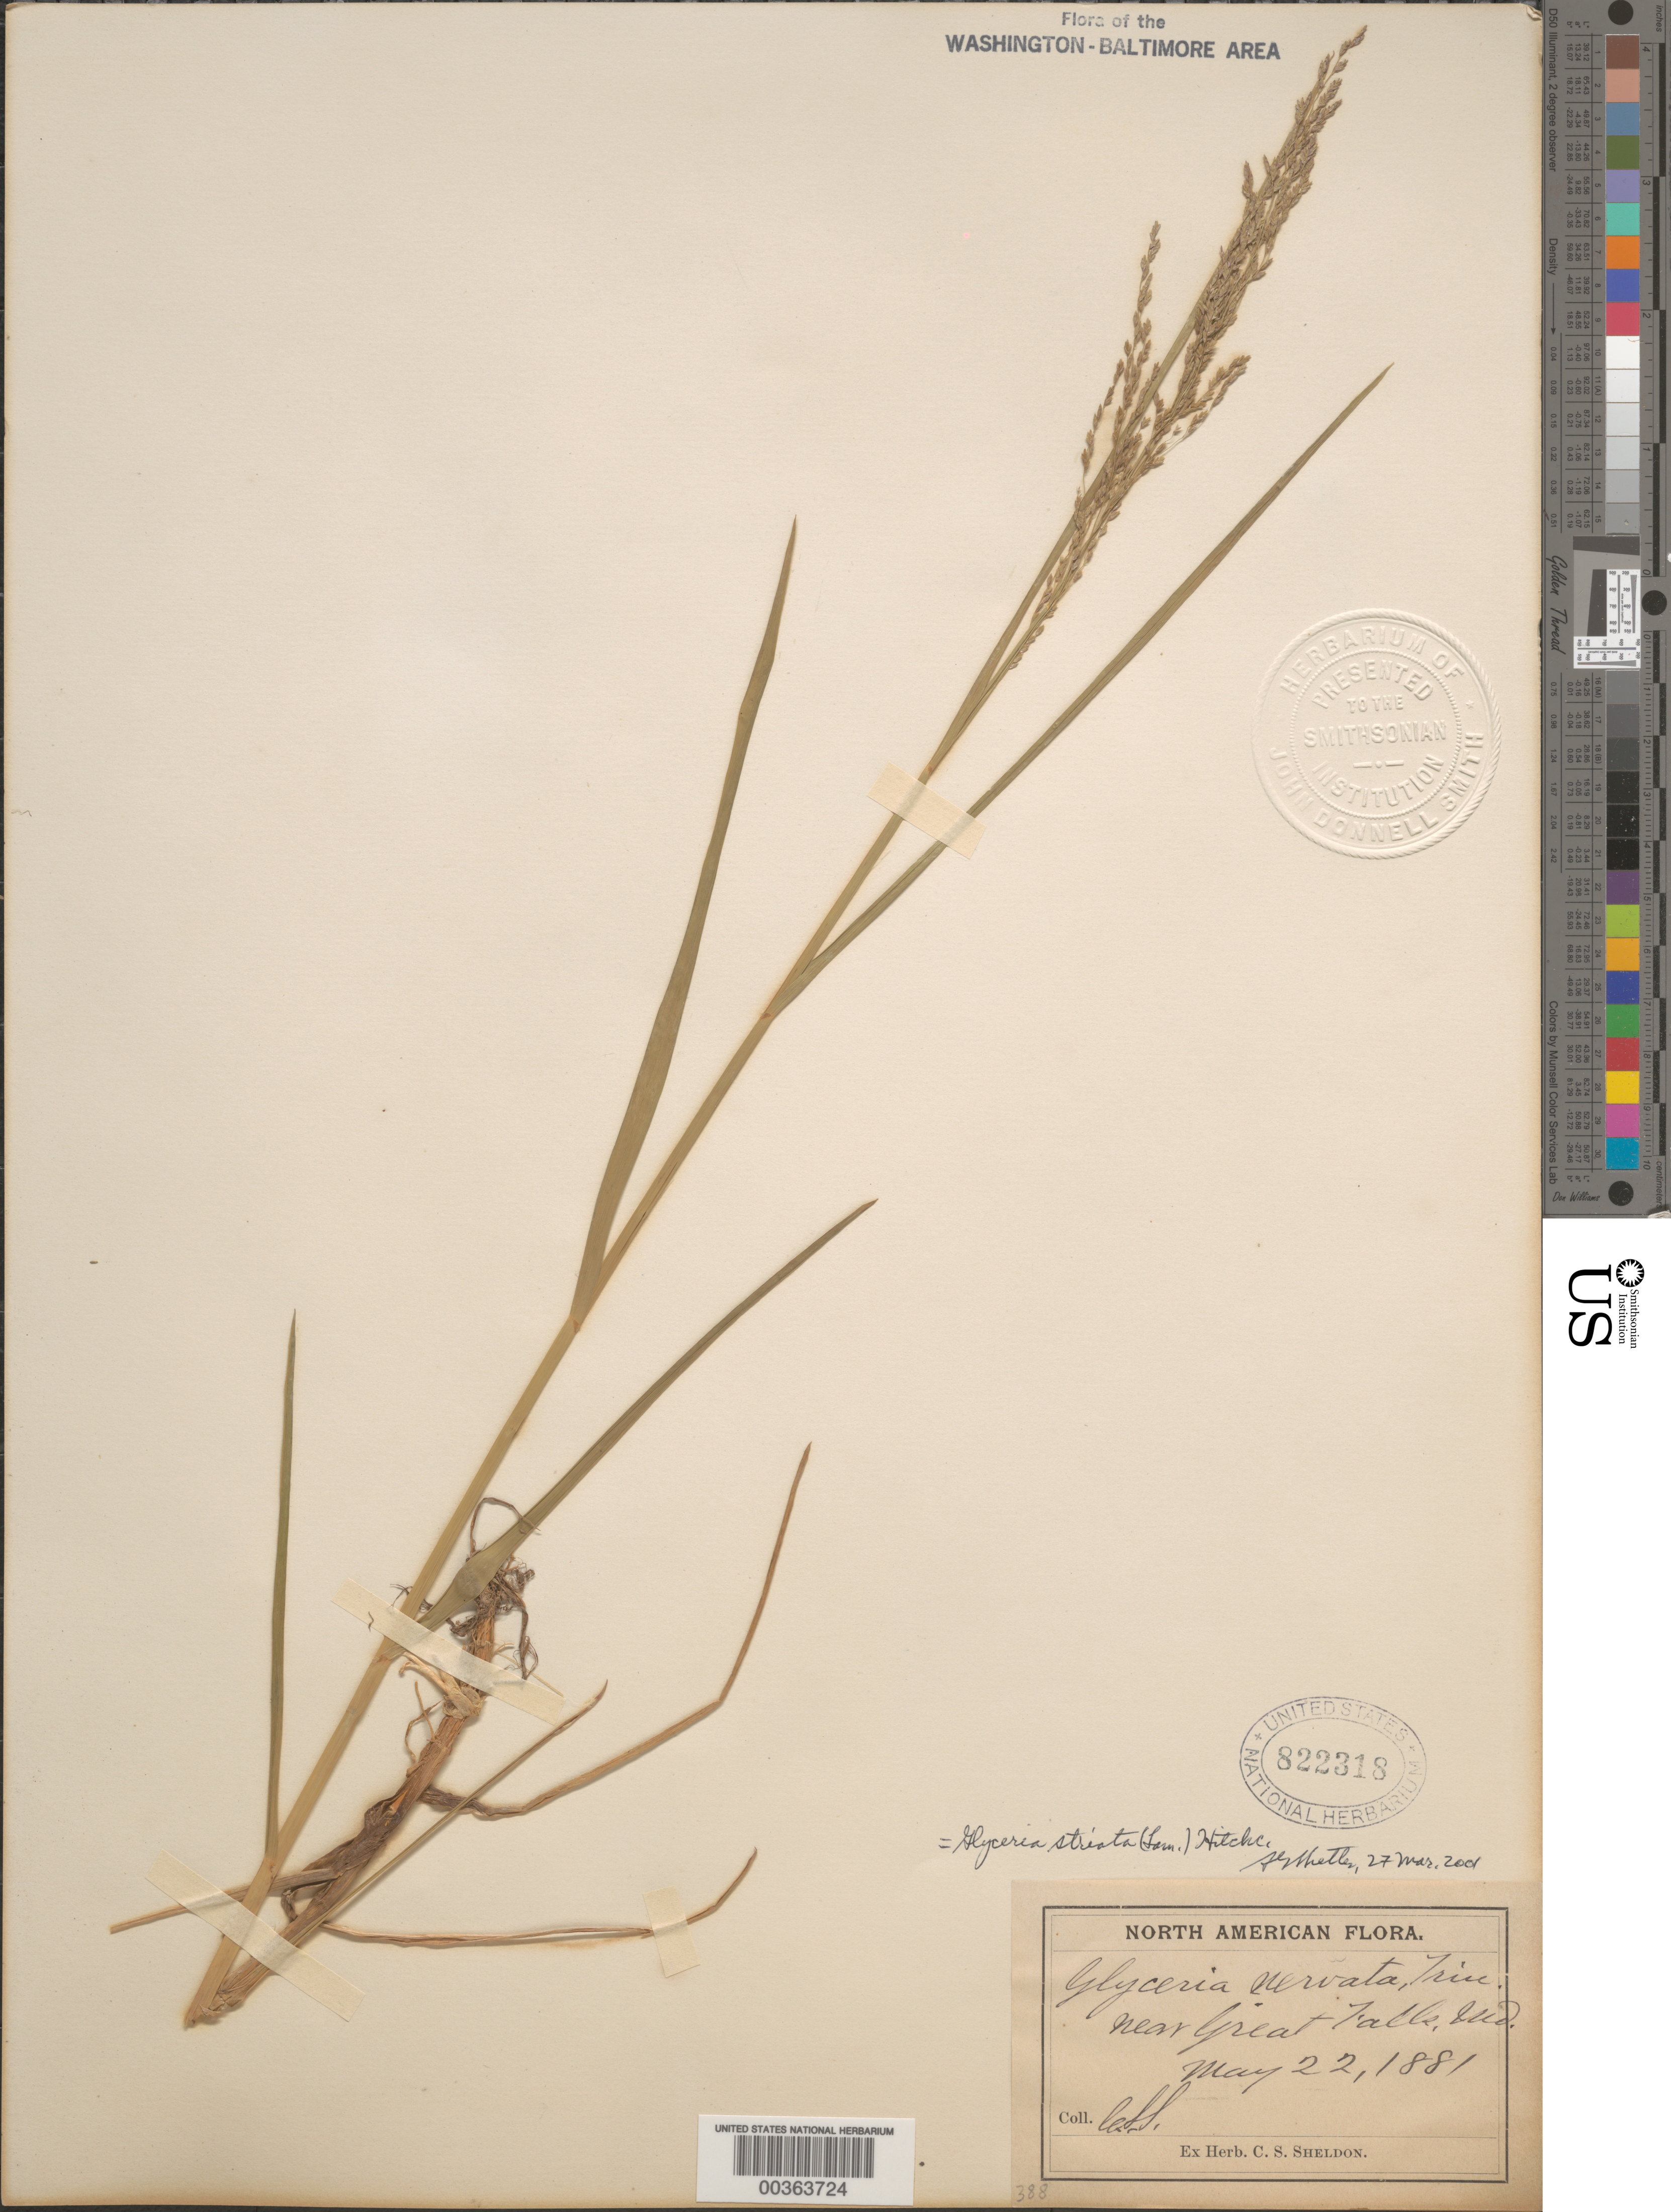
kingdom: Plantae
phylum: Tracheophyta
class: Liliopsida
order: Poales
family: Poaceae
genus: Glyceria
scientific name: Glyceria striata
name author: (Lam.) Hitchc.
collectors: C. S. Sheldon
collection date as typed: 22 May 1881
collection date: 1881-05-22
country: United States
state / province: Maryland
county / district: Montgomery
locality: Great Falls C. & O. Canal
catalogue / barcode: US 822318